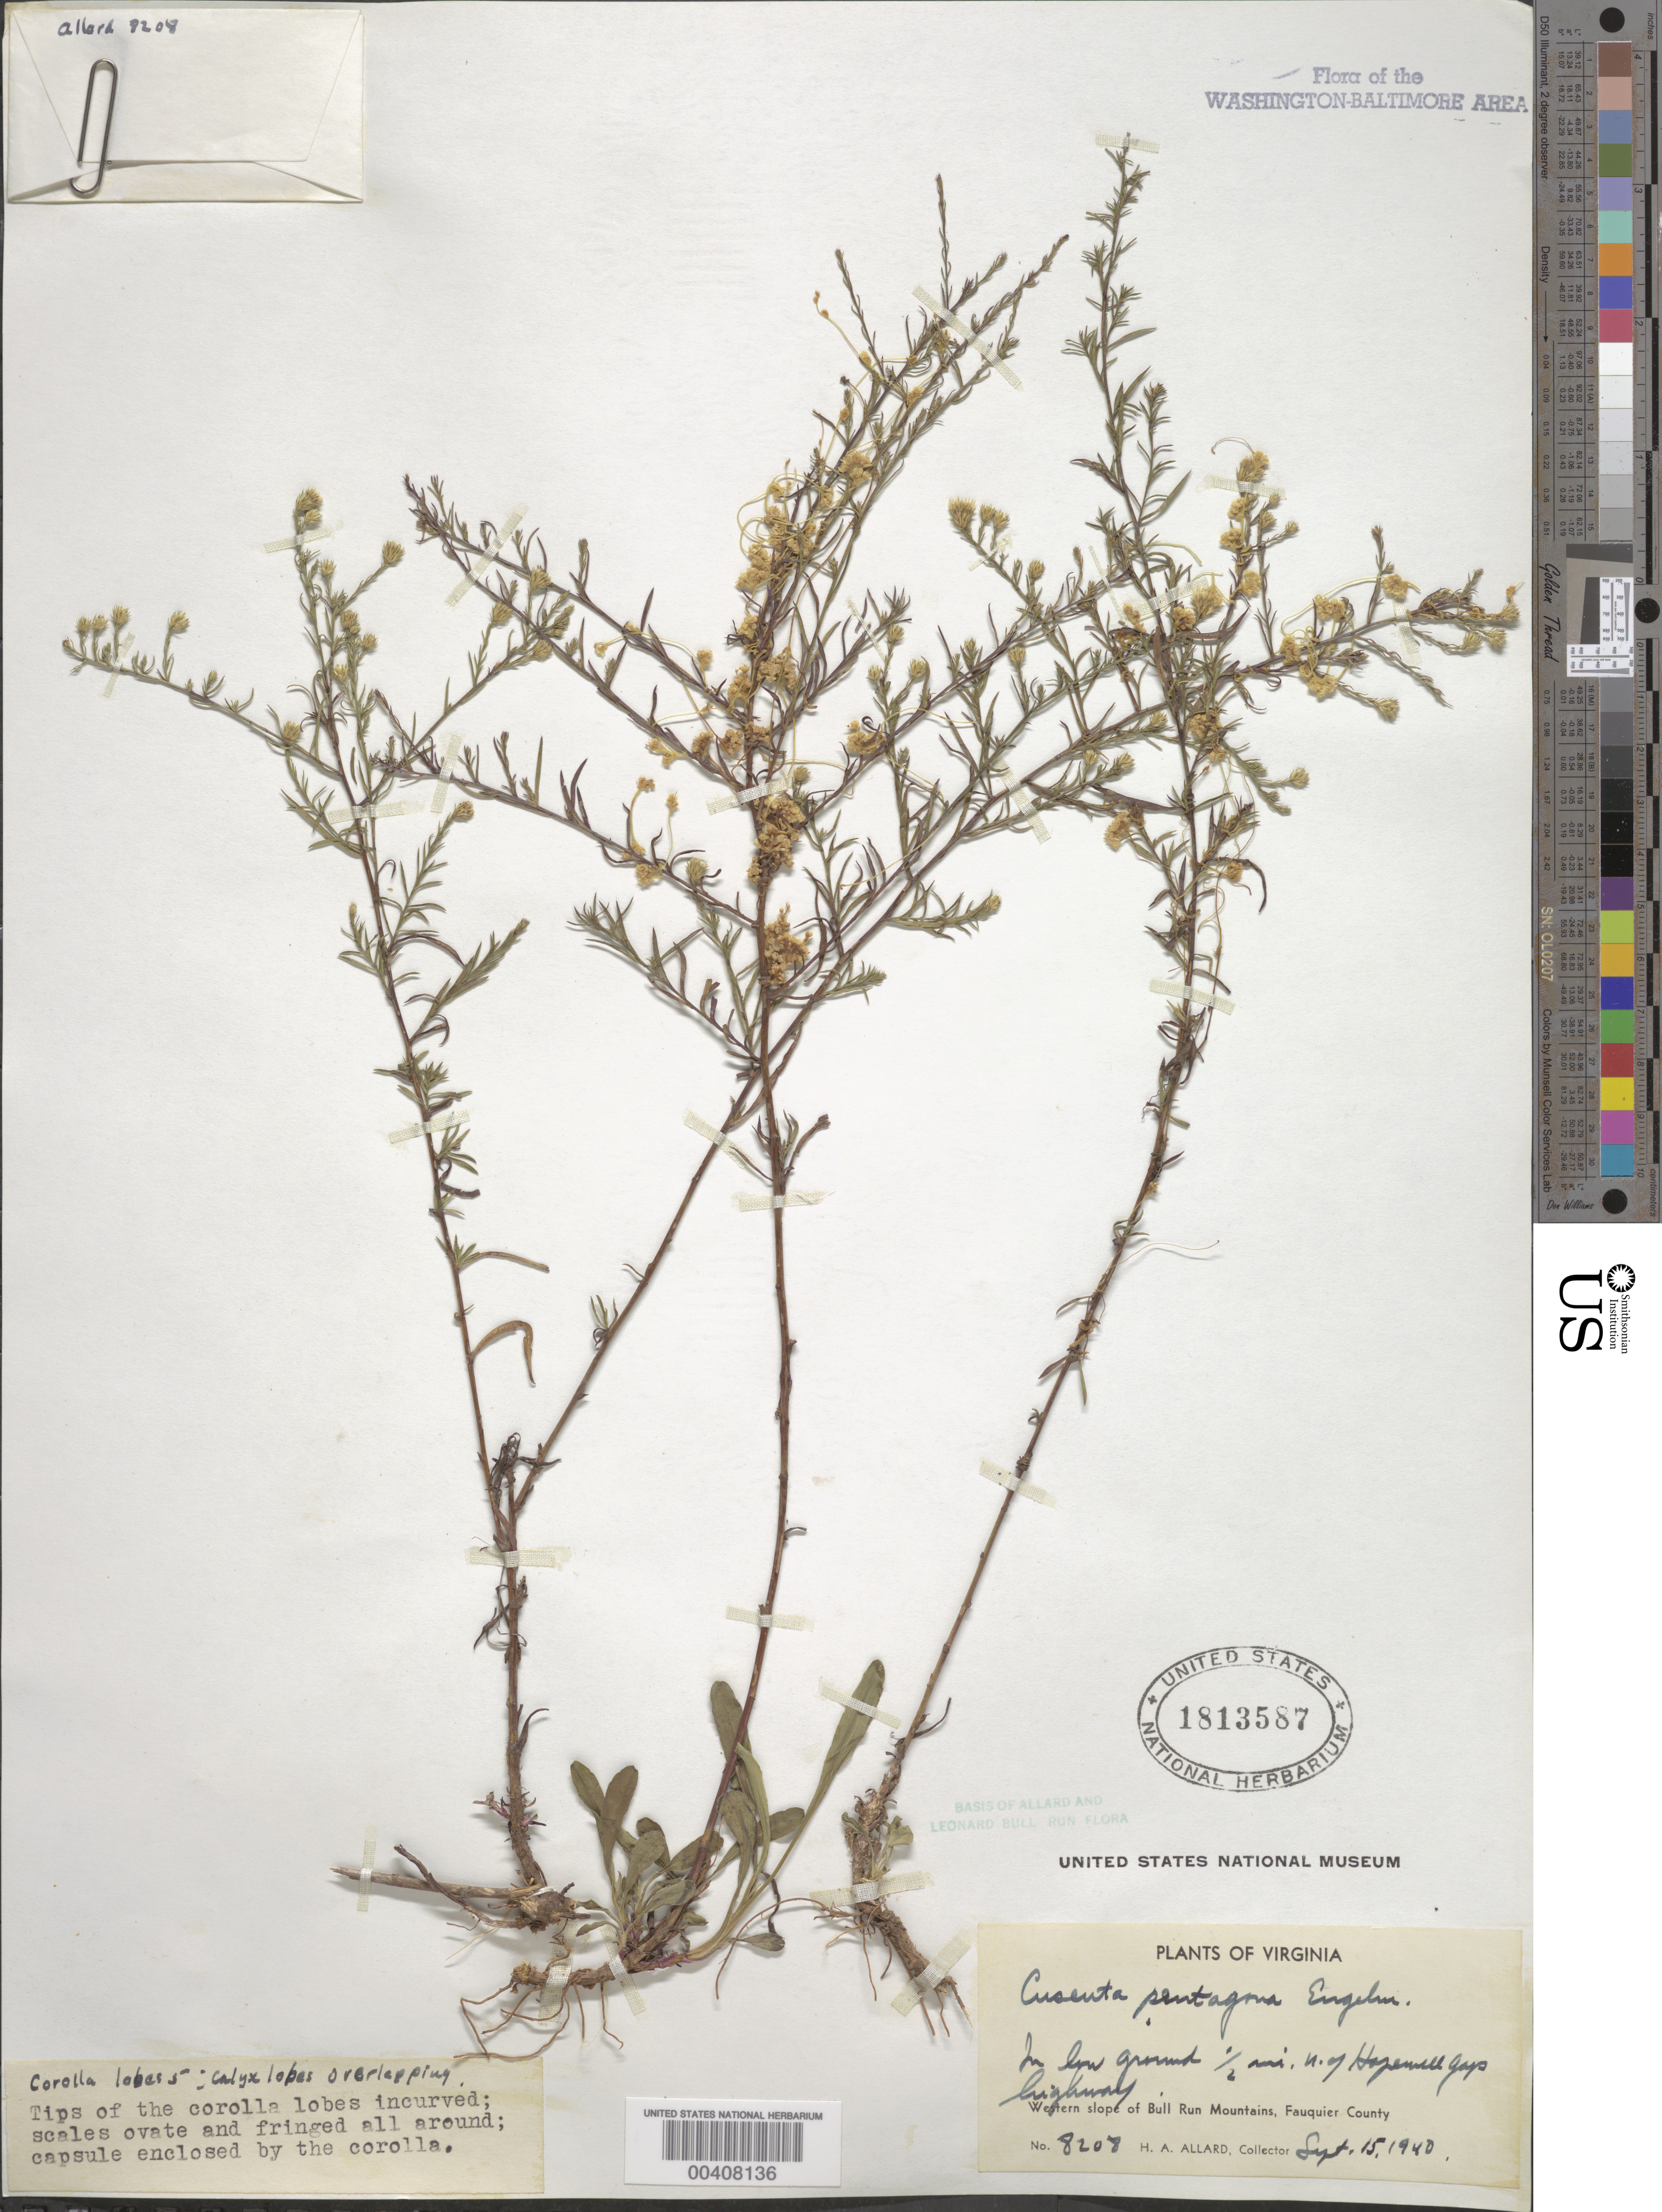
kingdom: Plantae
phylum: Tracheophyta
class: Magnoliopsida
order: Solanales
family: Convolvulaceae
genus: Cuscuta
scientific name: Cuscuta pentagona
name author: Engelm.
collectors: H. A. Allard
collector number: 8208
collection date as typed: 15 Sep 1940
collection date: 1940-09-15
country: United States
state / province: Virginia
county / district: Fauquier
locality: Wy.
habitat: Low ground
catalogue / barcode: US 1813587